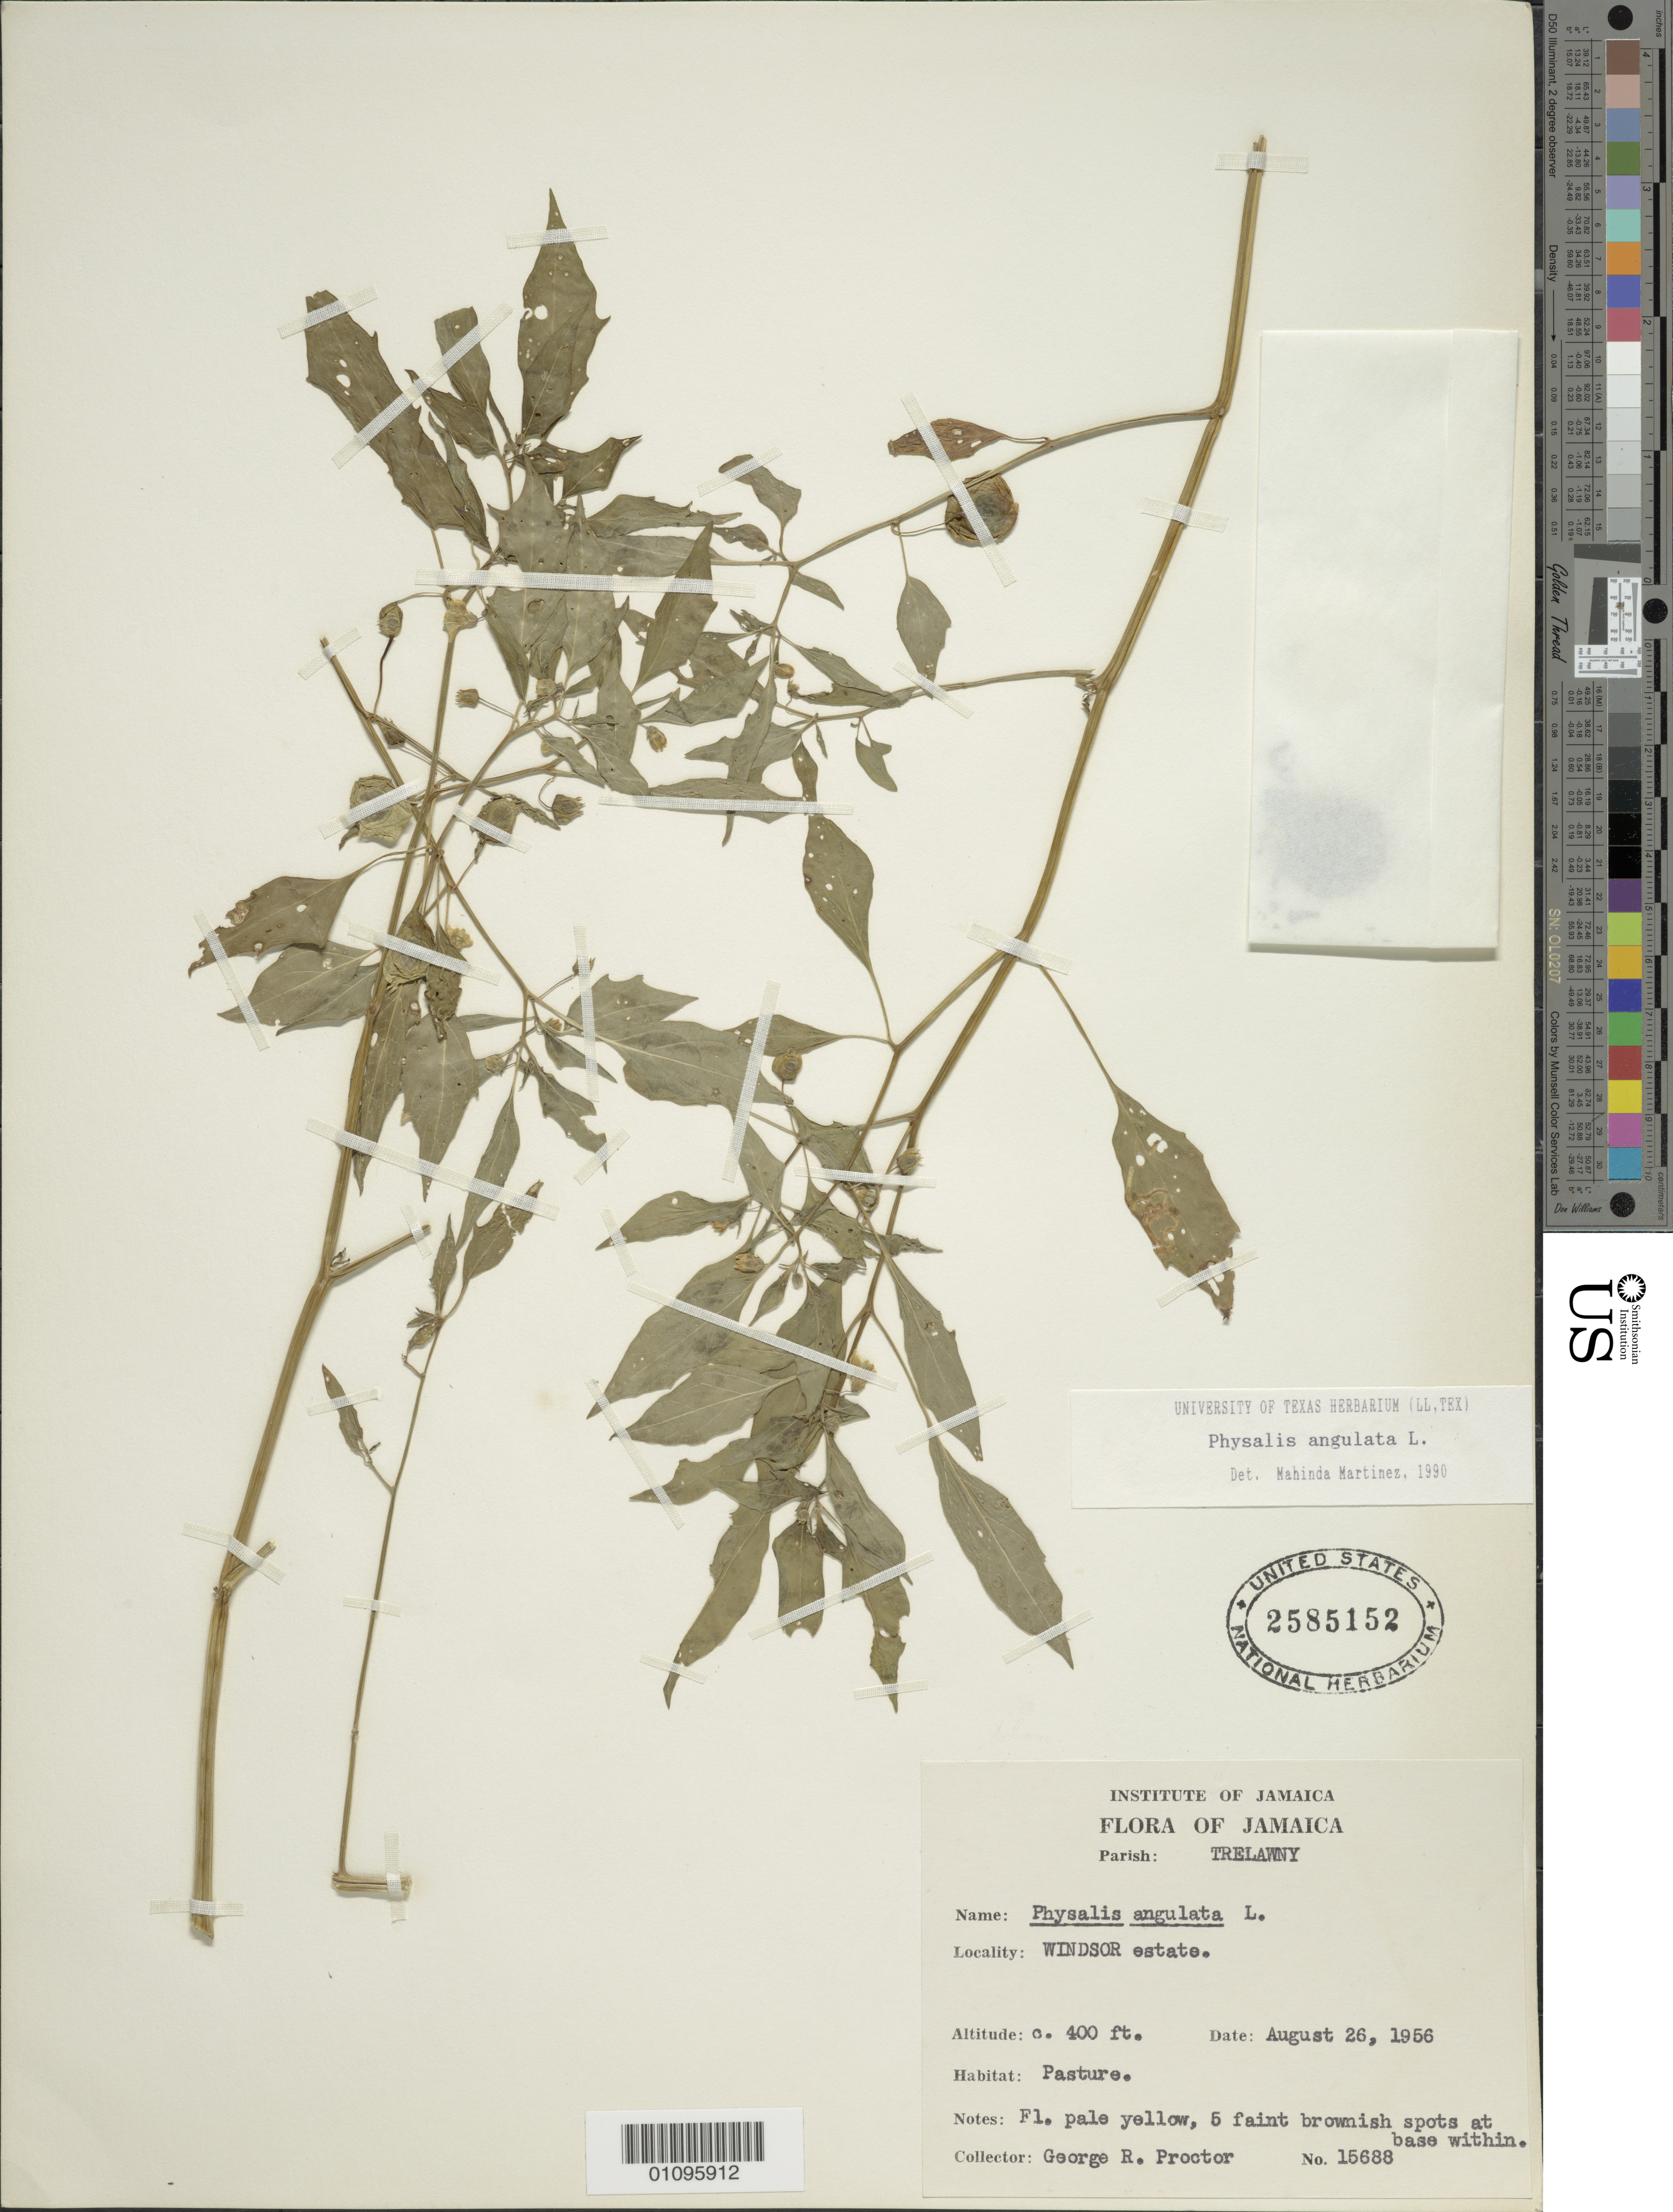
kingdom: Plantae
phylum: Tracheophyta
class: Magnoliopsida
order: Solanales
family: Solanaceae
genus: Physalis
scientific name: Physalis angulata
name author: L.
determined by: Martinez, M.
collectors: G. R. Proctor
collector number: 15688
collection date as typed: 26 Aug 1956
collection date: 1956-08-26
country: Jamaica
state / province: Trelawny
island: Jamaica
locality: Windsor Estate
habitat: Pasture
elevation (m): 122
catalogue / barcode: US 2585152